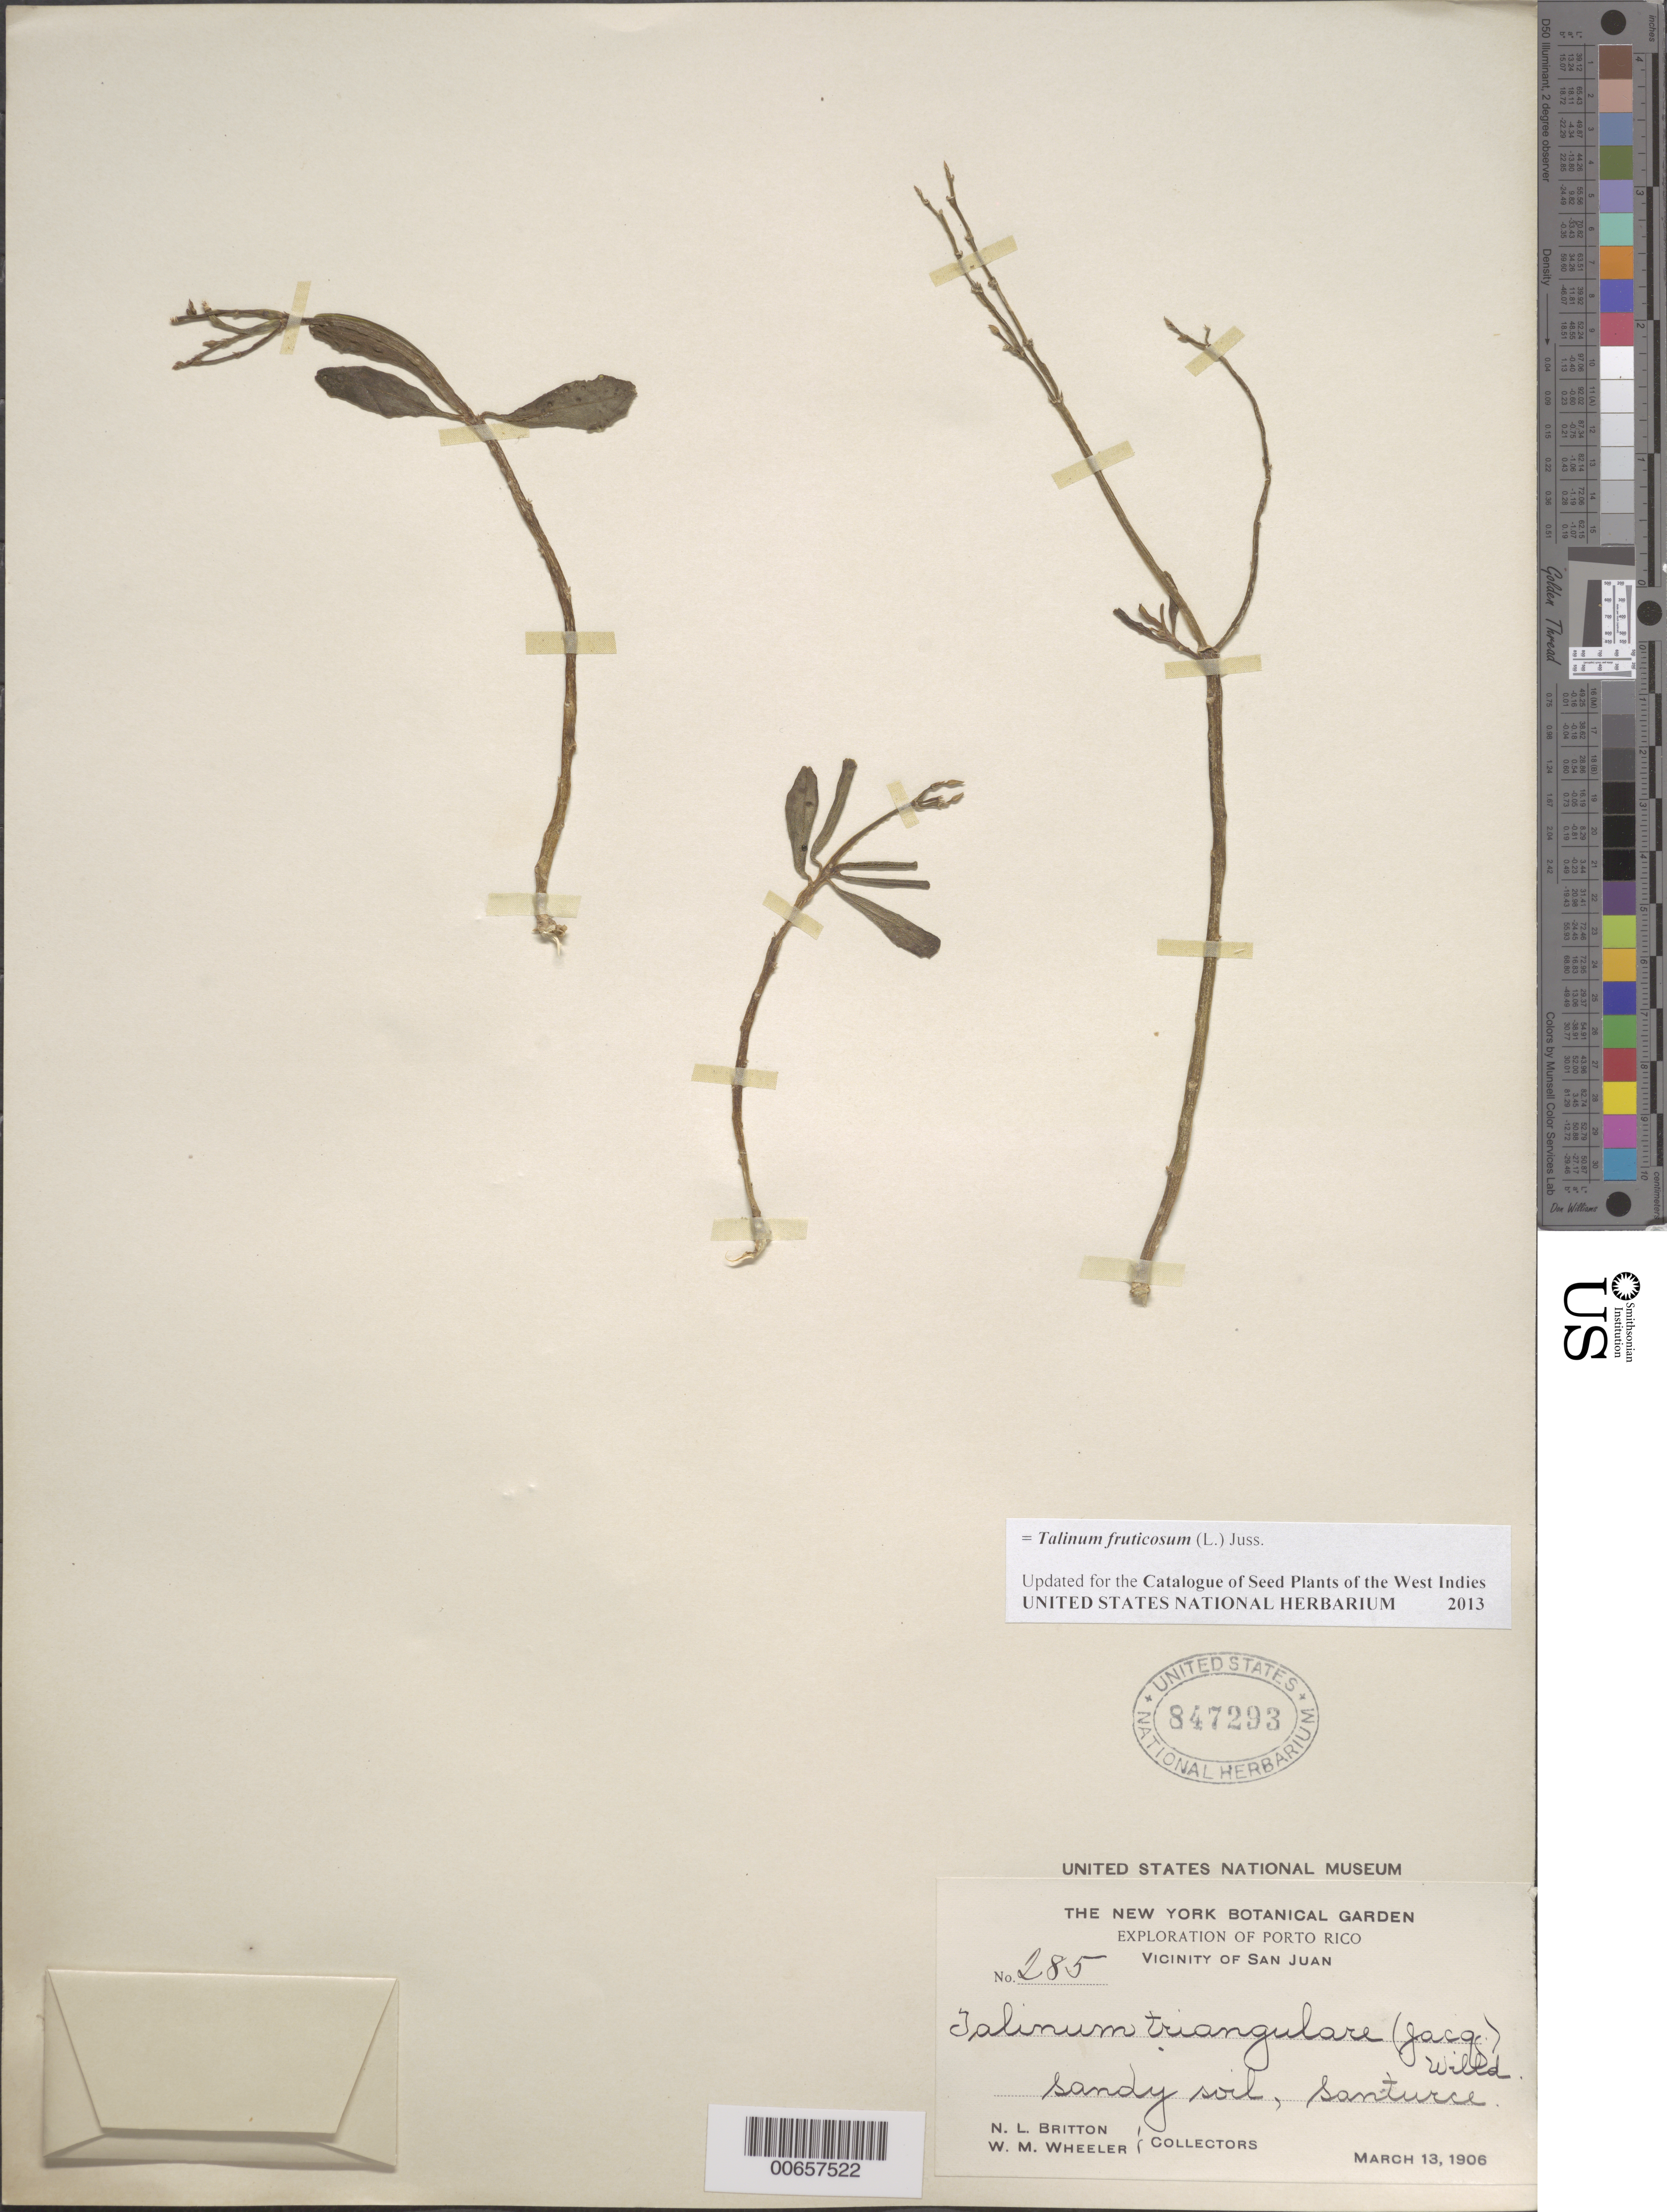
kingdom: Plantae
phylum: Tracheophyta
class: Magnoliopsida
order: Caryophyllales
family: Talinaceae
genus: Talinum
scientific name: Talinum fruticosum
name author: (L.) Juss.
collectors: N. Britton & W. Wheeler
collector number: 285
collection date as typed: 13 Mar 1906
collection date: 1906-03-13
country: Puerto Rico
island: Greater Antilles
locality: San Juan, vic of; Santurce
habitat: Sandy soil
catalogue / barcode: US 847293